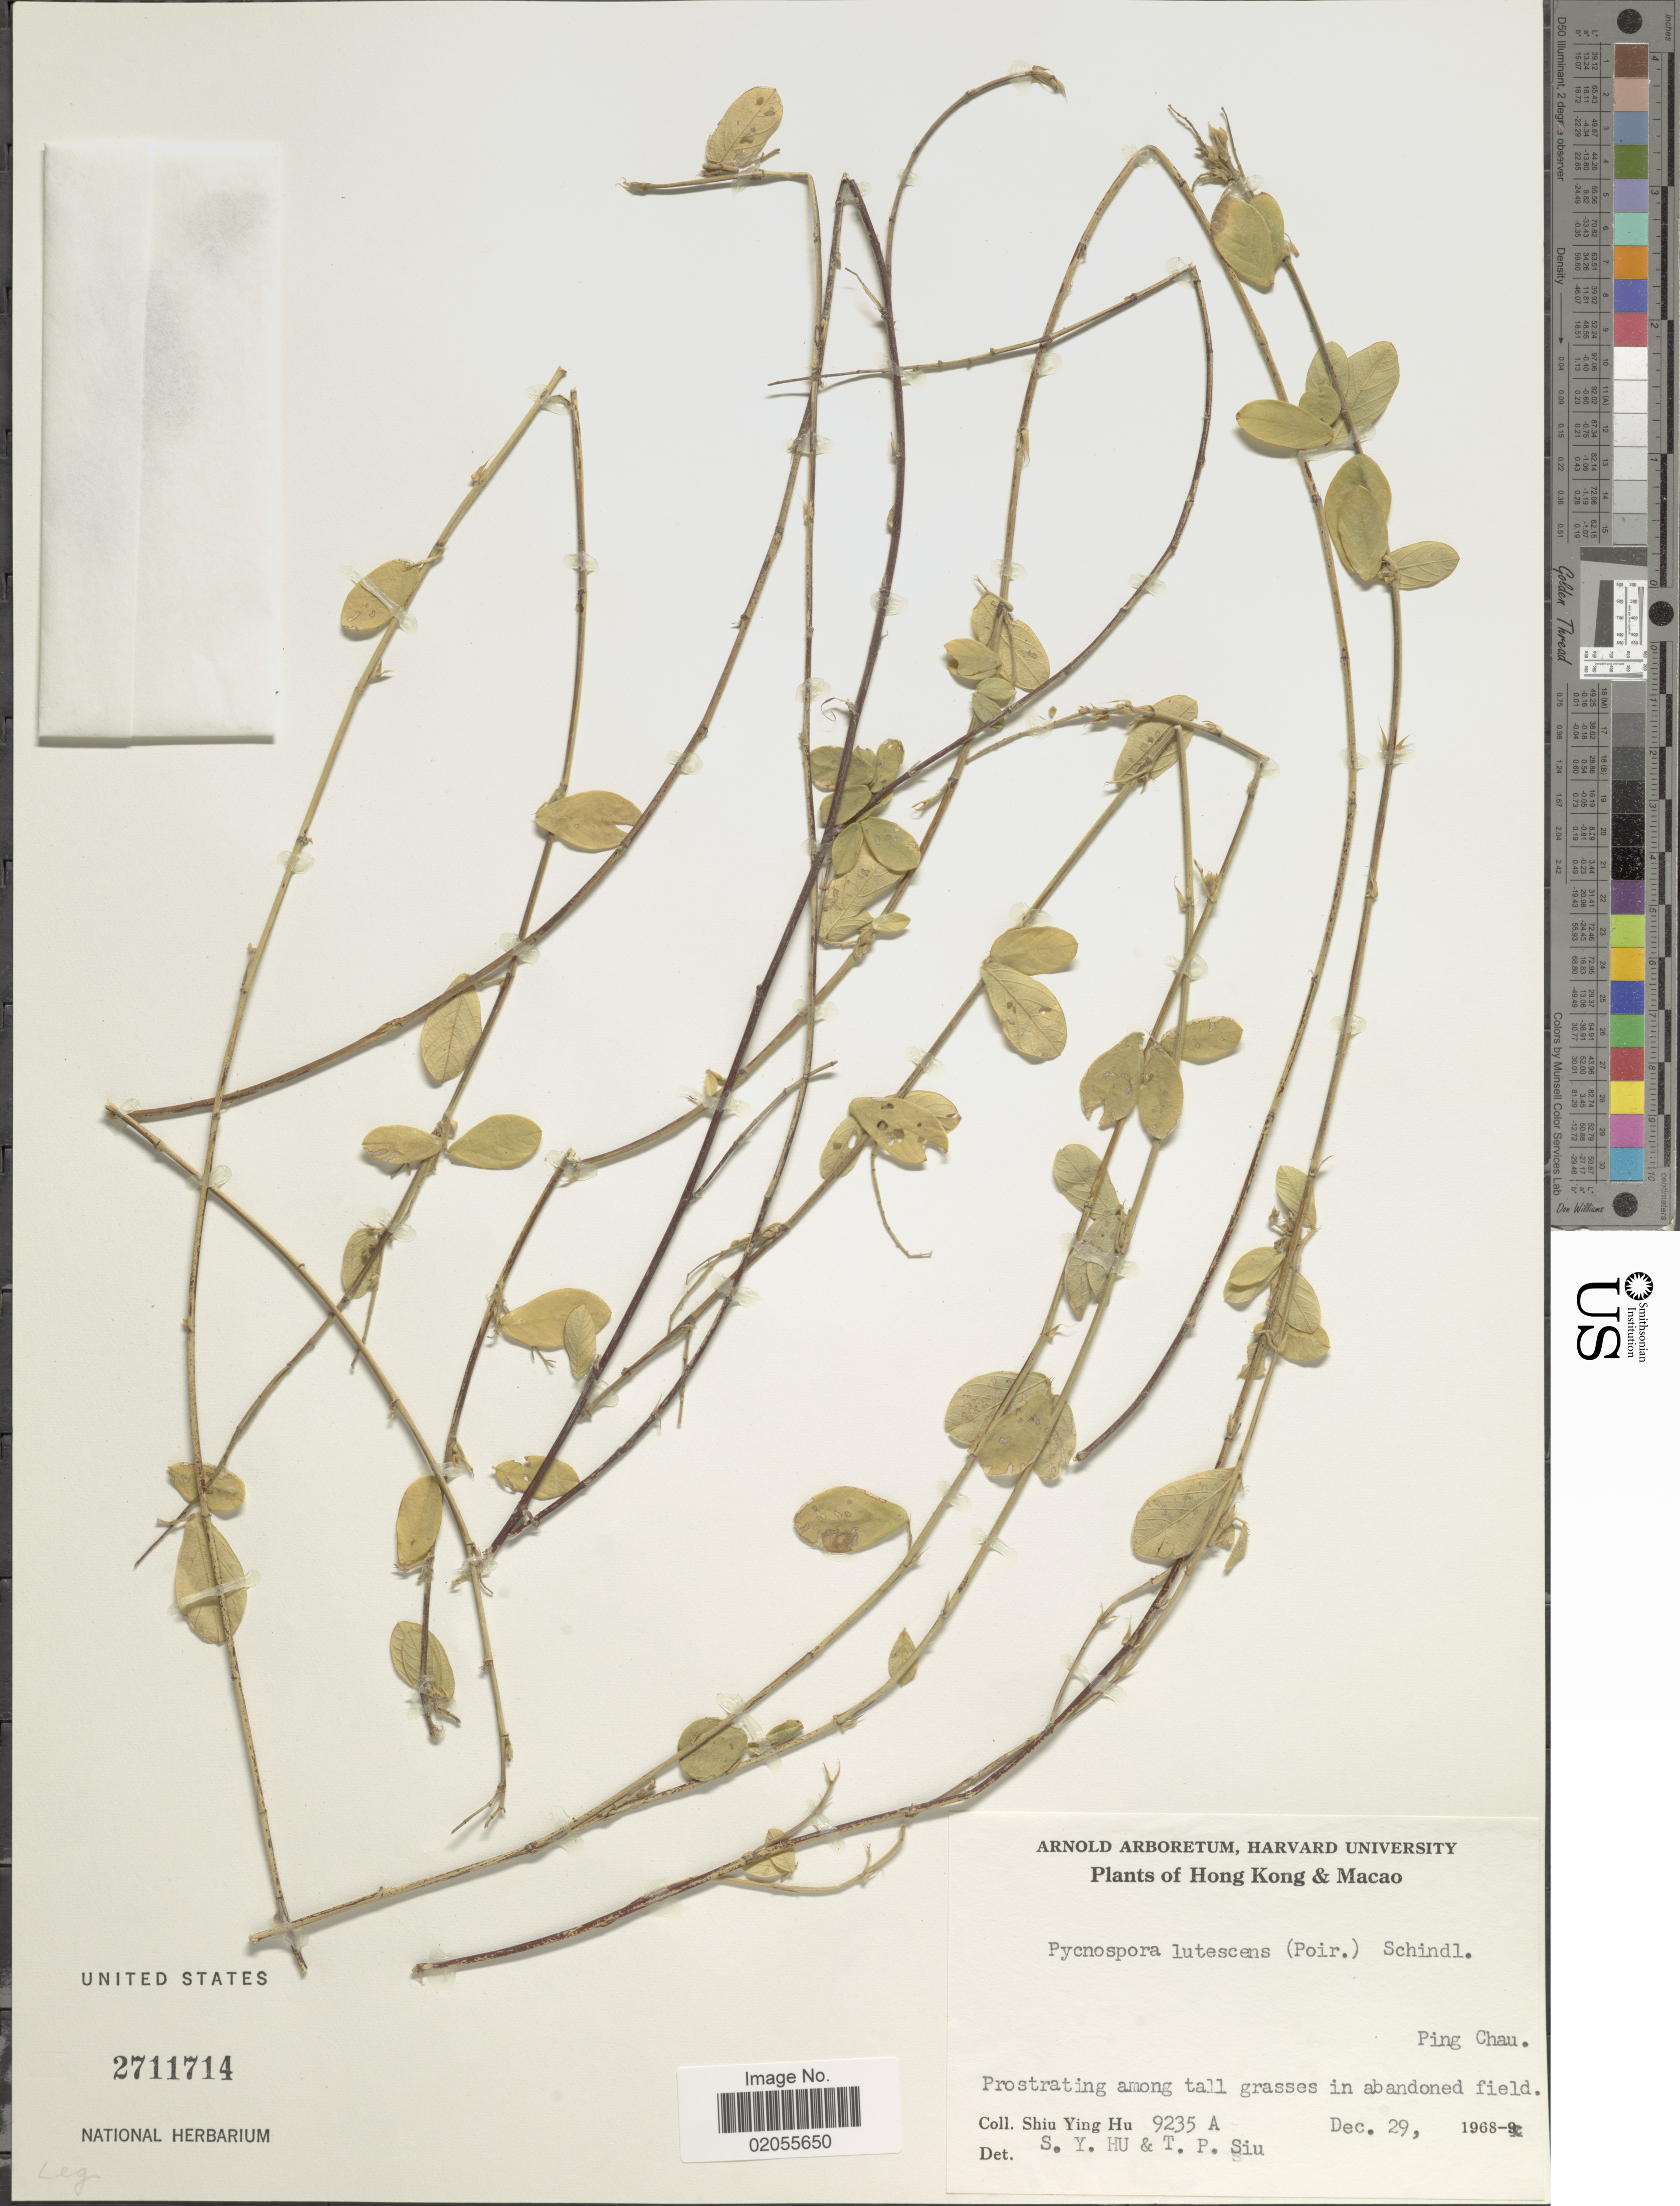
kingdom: Plantae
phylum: Tracheophyta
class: Magnoliopsida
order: Fabales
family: Fabaceae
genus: Pycnospora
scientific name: Pycnospora lutescens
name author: (Poir.) Schindl.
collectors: S. Y. Hu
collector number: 9235A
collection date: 1968-12-29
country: China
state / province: Hong Kong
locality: Hong Kong, Macao, Ping Chau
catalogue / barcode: US 2711714